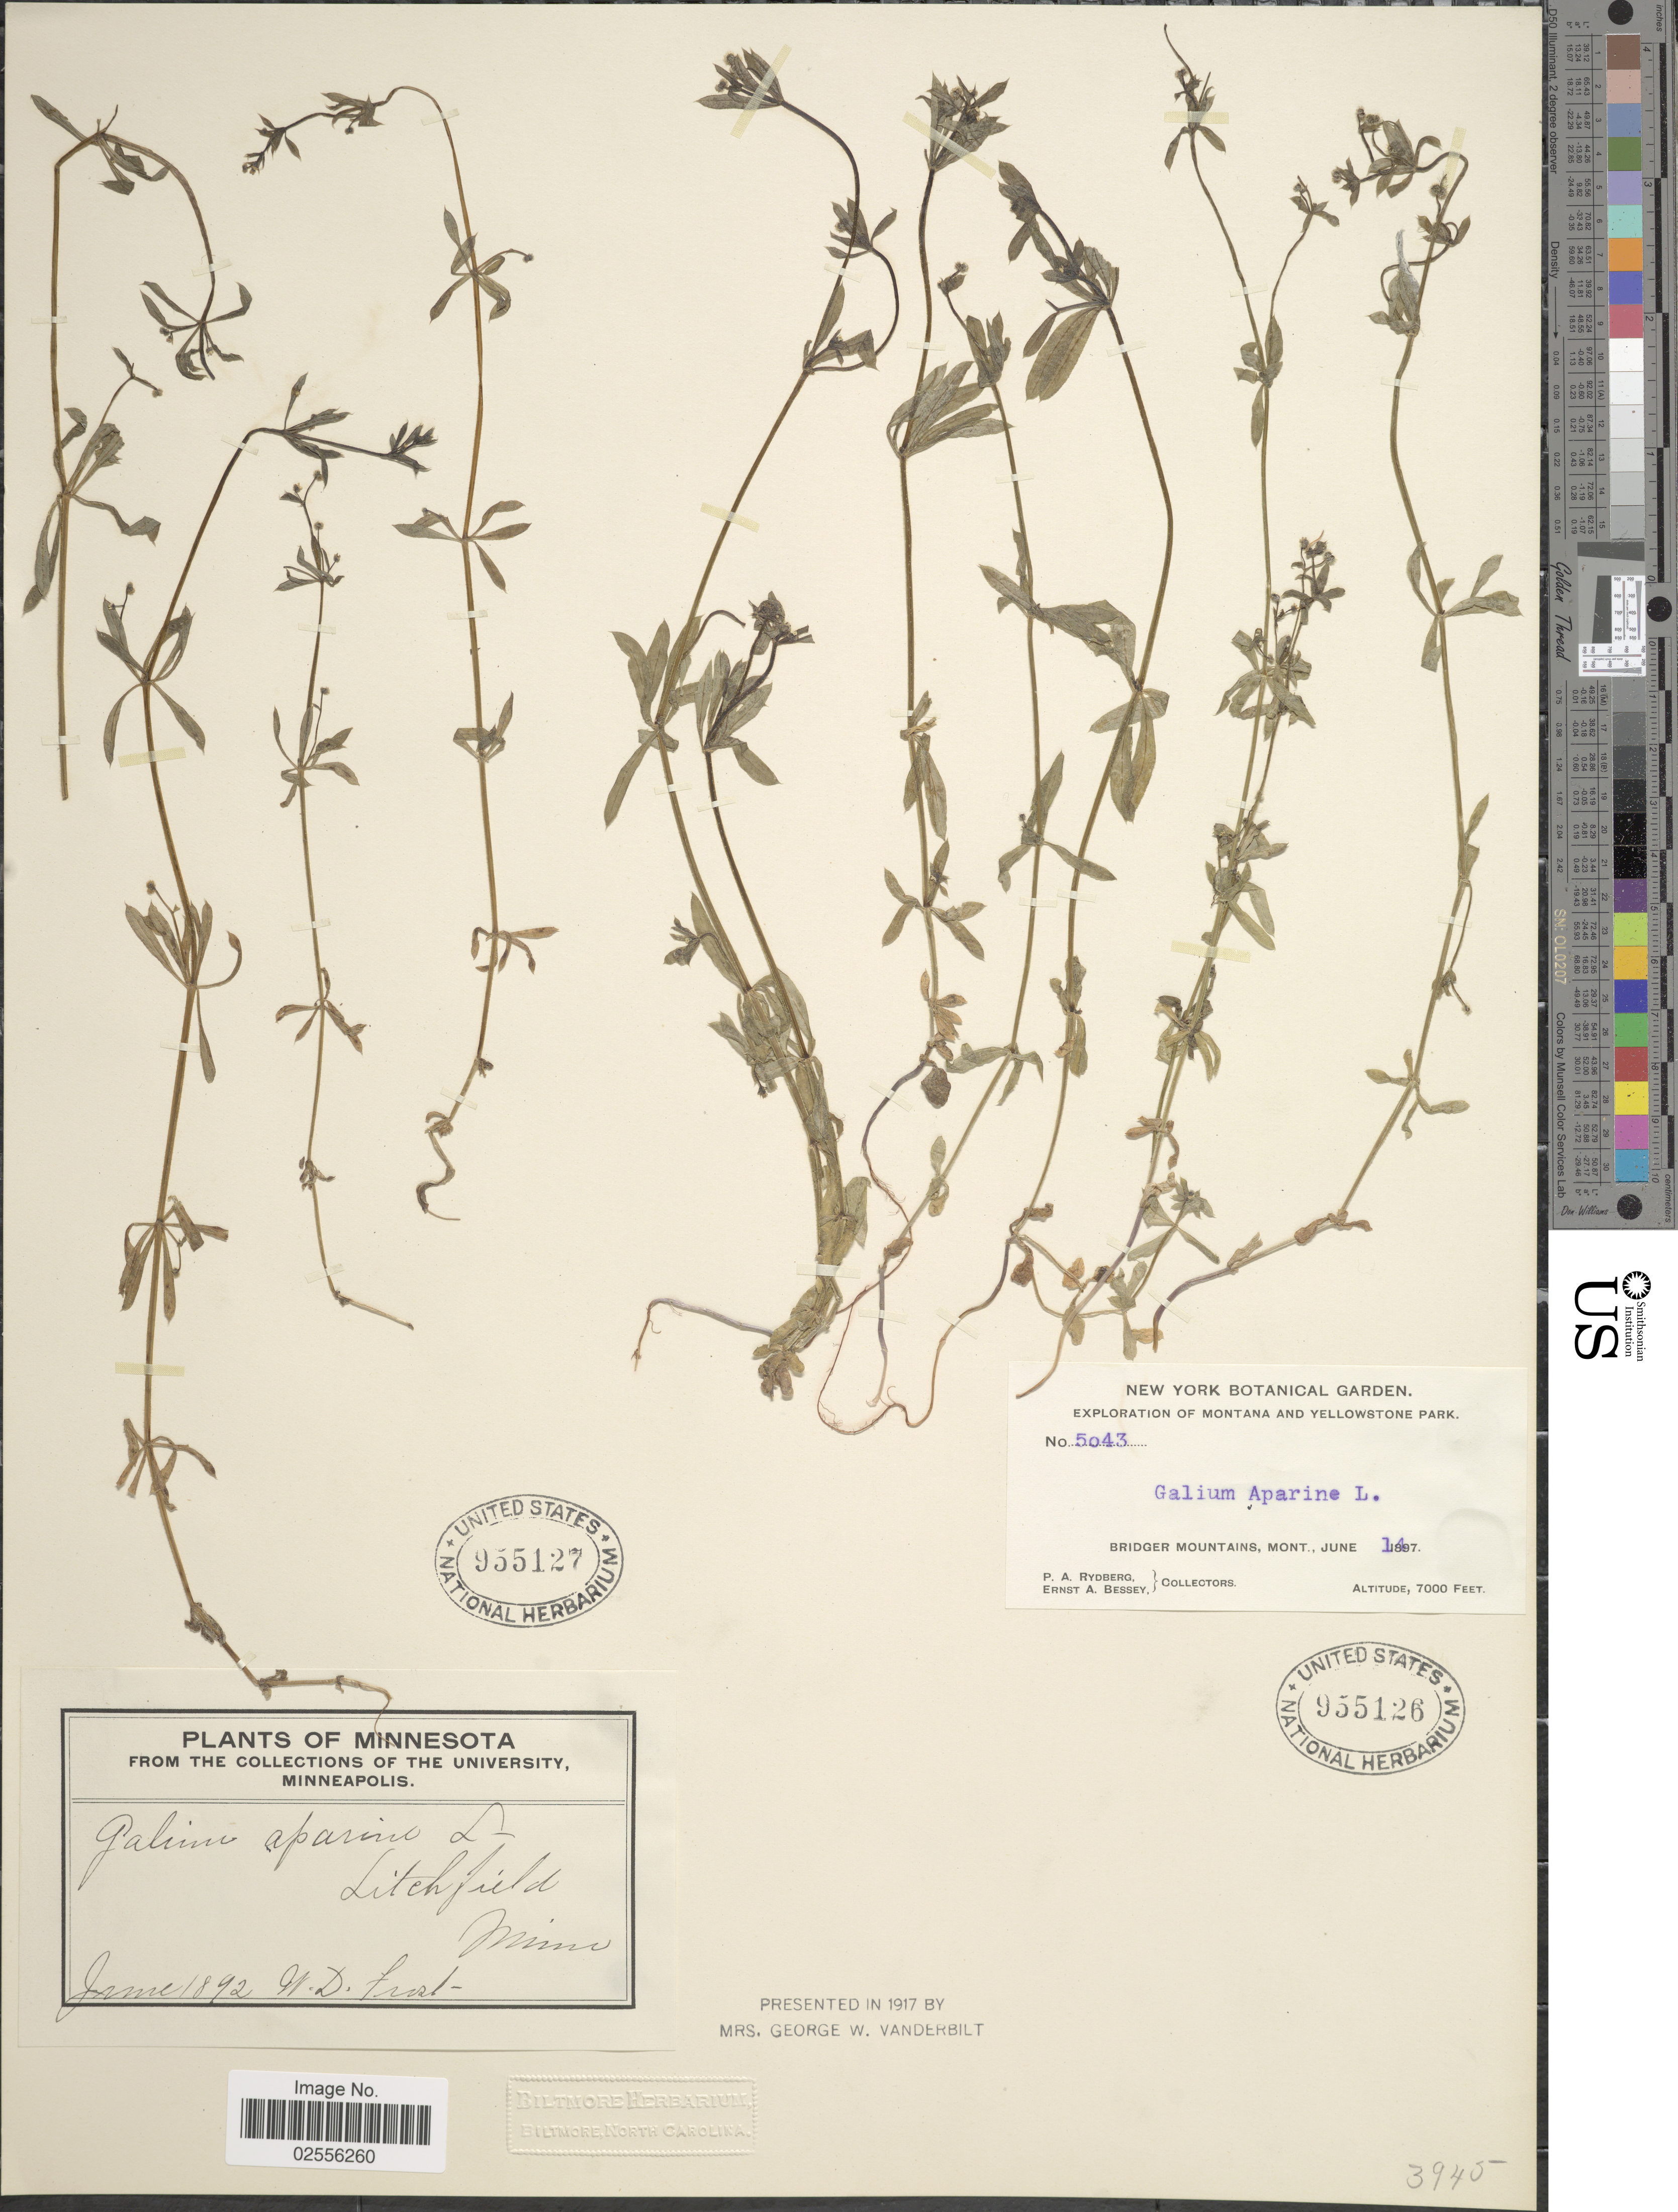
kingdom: Plantae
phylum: Tracheophyta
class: Magnoliopsida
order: Gentianales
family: Rubiaceae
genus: Galium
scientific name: Galium aparine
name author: L.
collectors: P. A. Rydberg & E. Bessey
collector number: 5043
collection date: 1897-06-14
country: United States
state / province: Montana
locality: Yellowstone Park. Bridger Mountains.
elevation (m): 2134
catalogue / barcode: US 955126